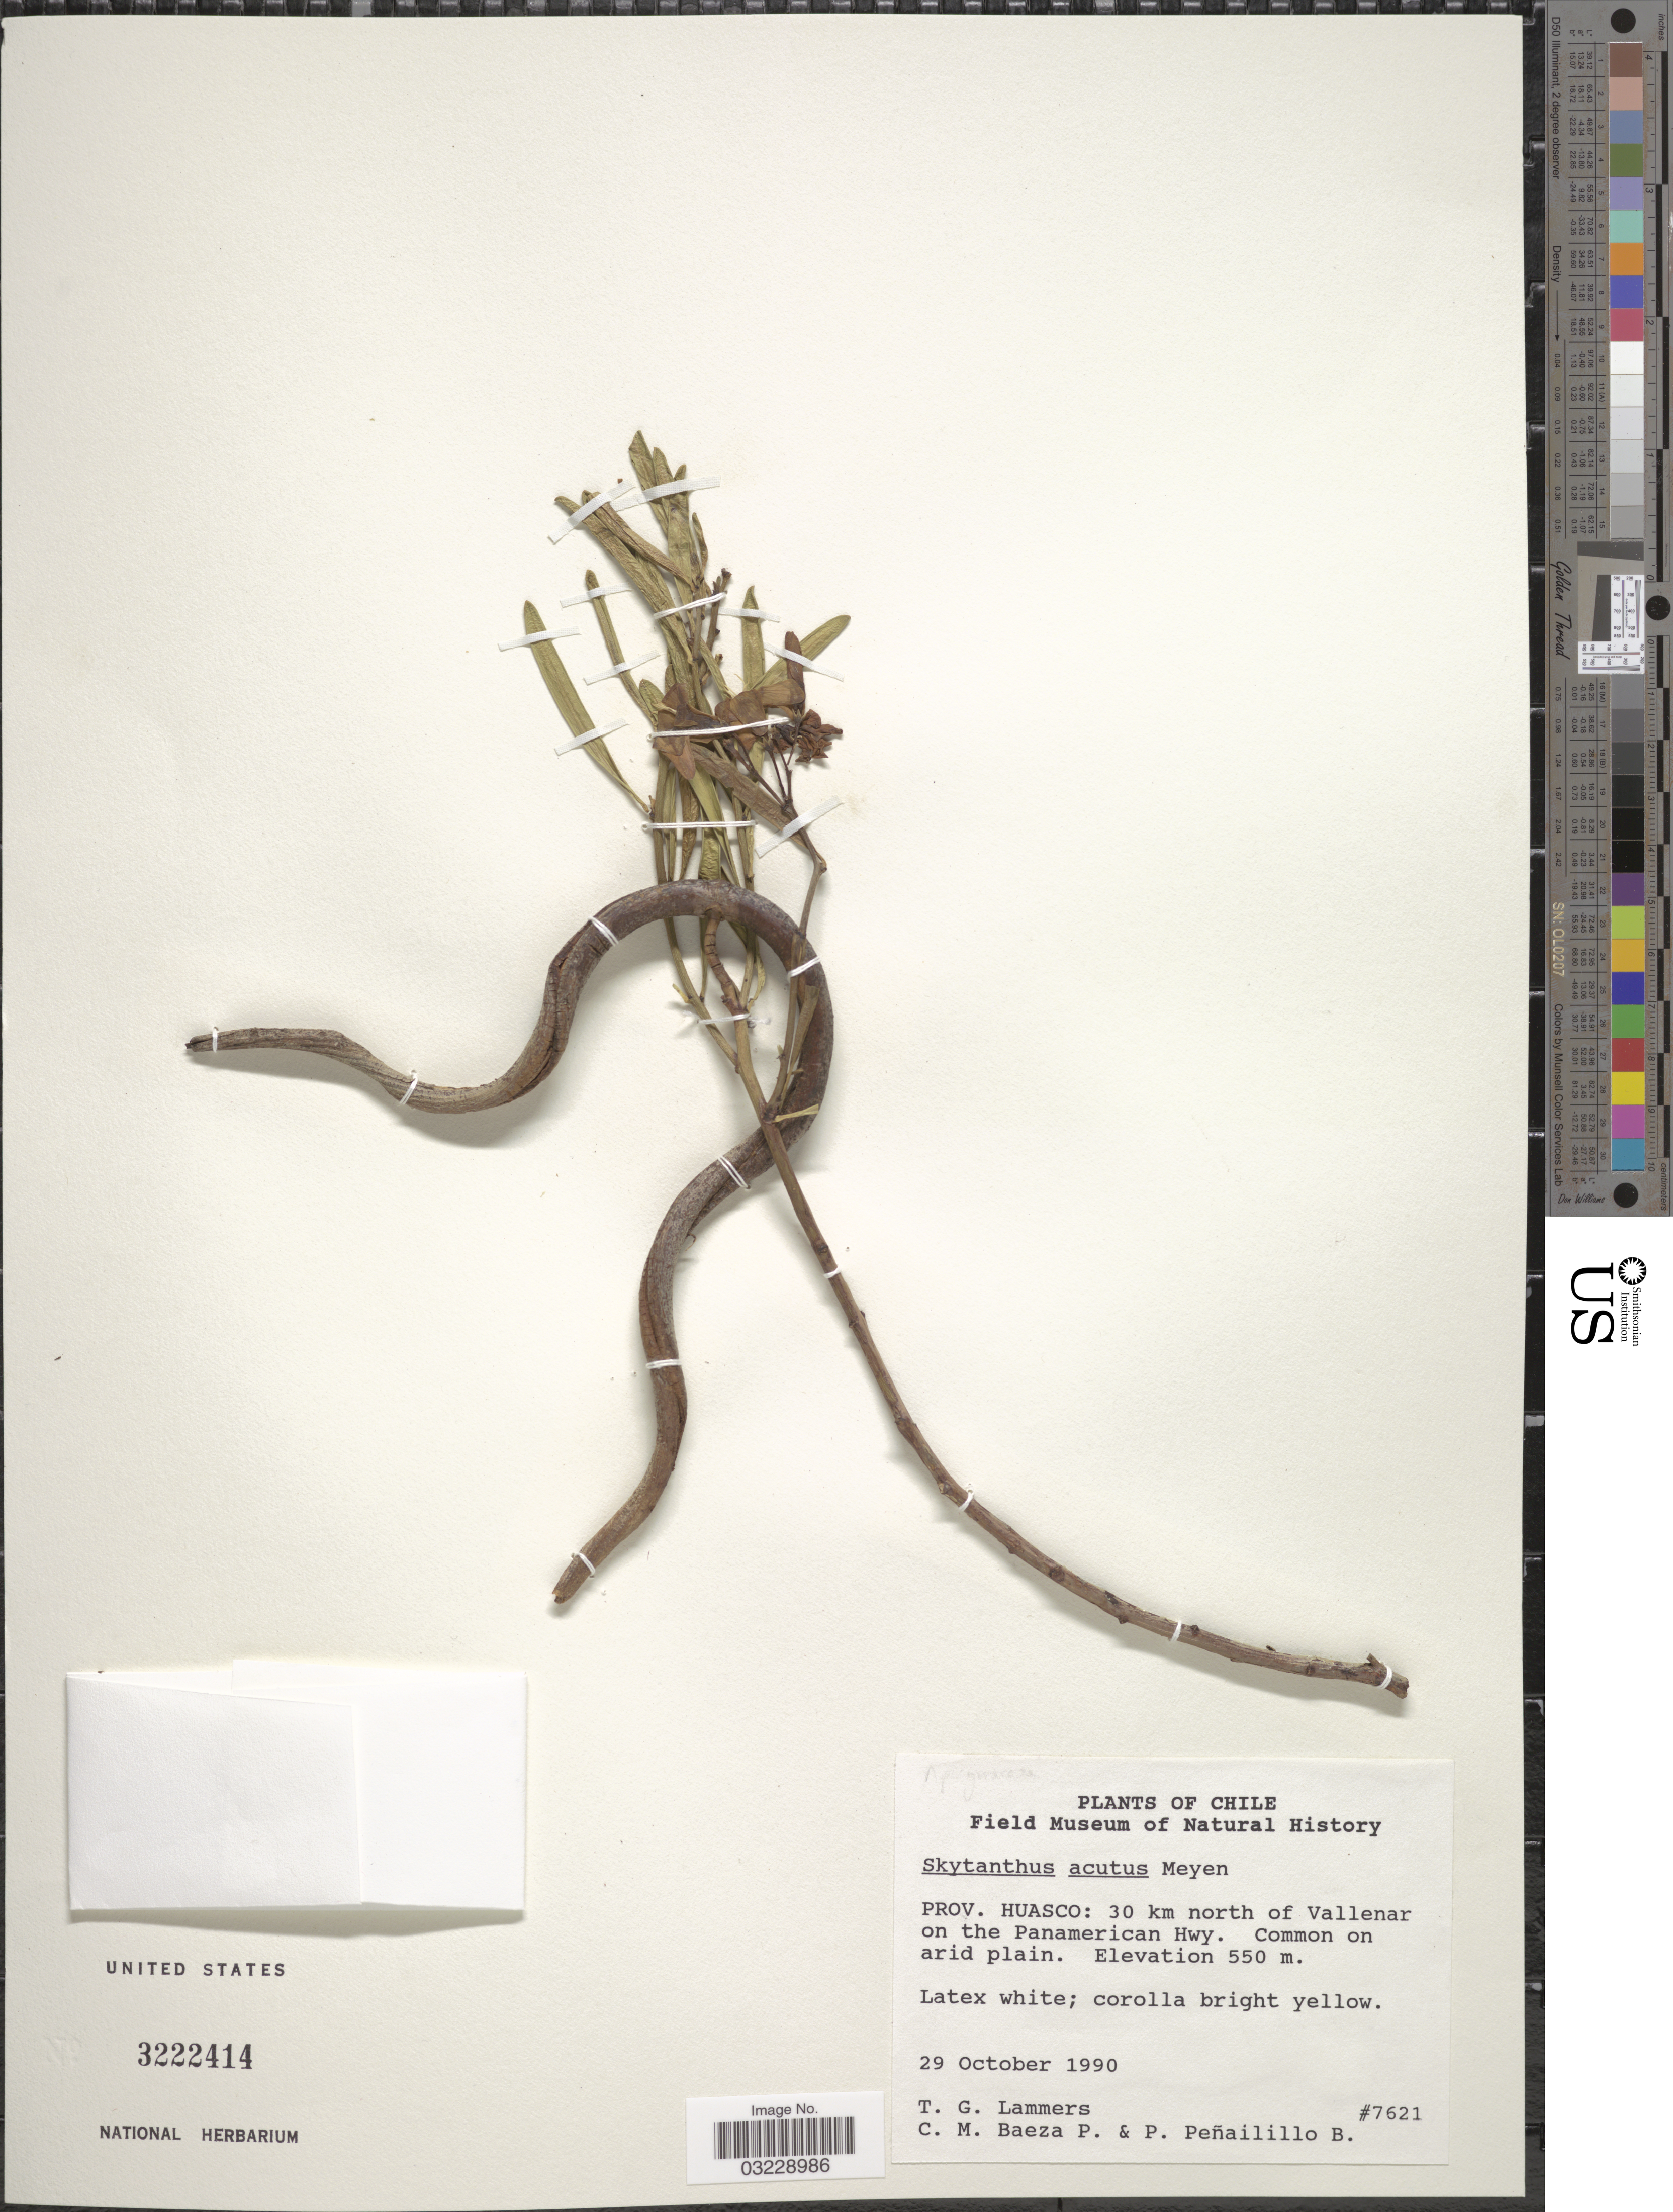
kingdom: Plantae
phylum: Tracheophyta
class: Magnoliopsida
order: Gentianales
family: Apocynaceae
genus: Skytanthus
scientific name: Skytanthus acutus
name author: Meyen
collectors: T. Lammers, C. Baeza & P. Peñailillo B.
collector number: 7621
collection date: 1990-10-29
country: Chile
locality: Prov. Huasco: 30 km north of Vallenar on the Panamerican Hwy.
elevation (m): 550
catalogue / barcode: US 3222414